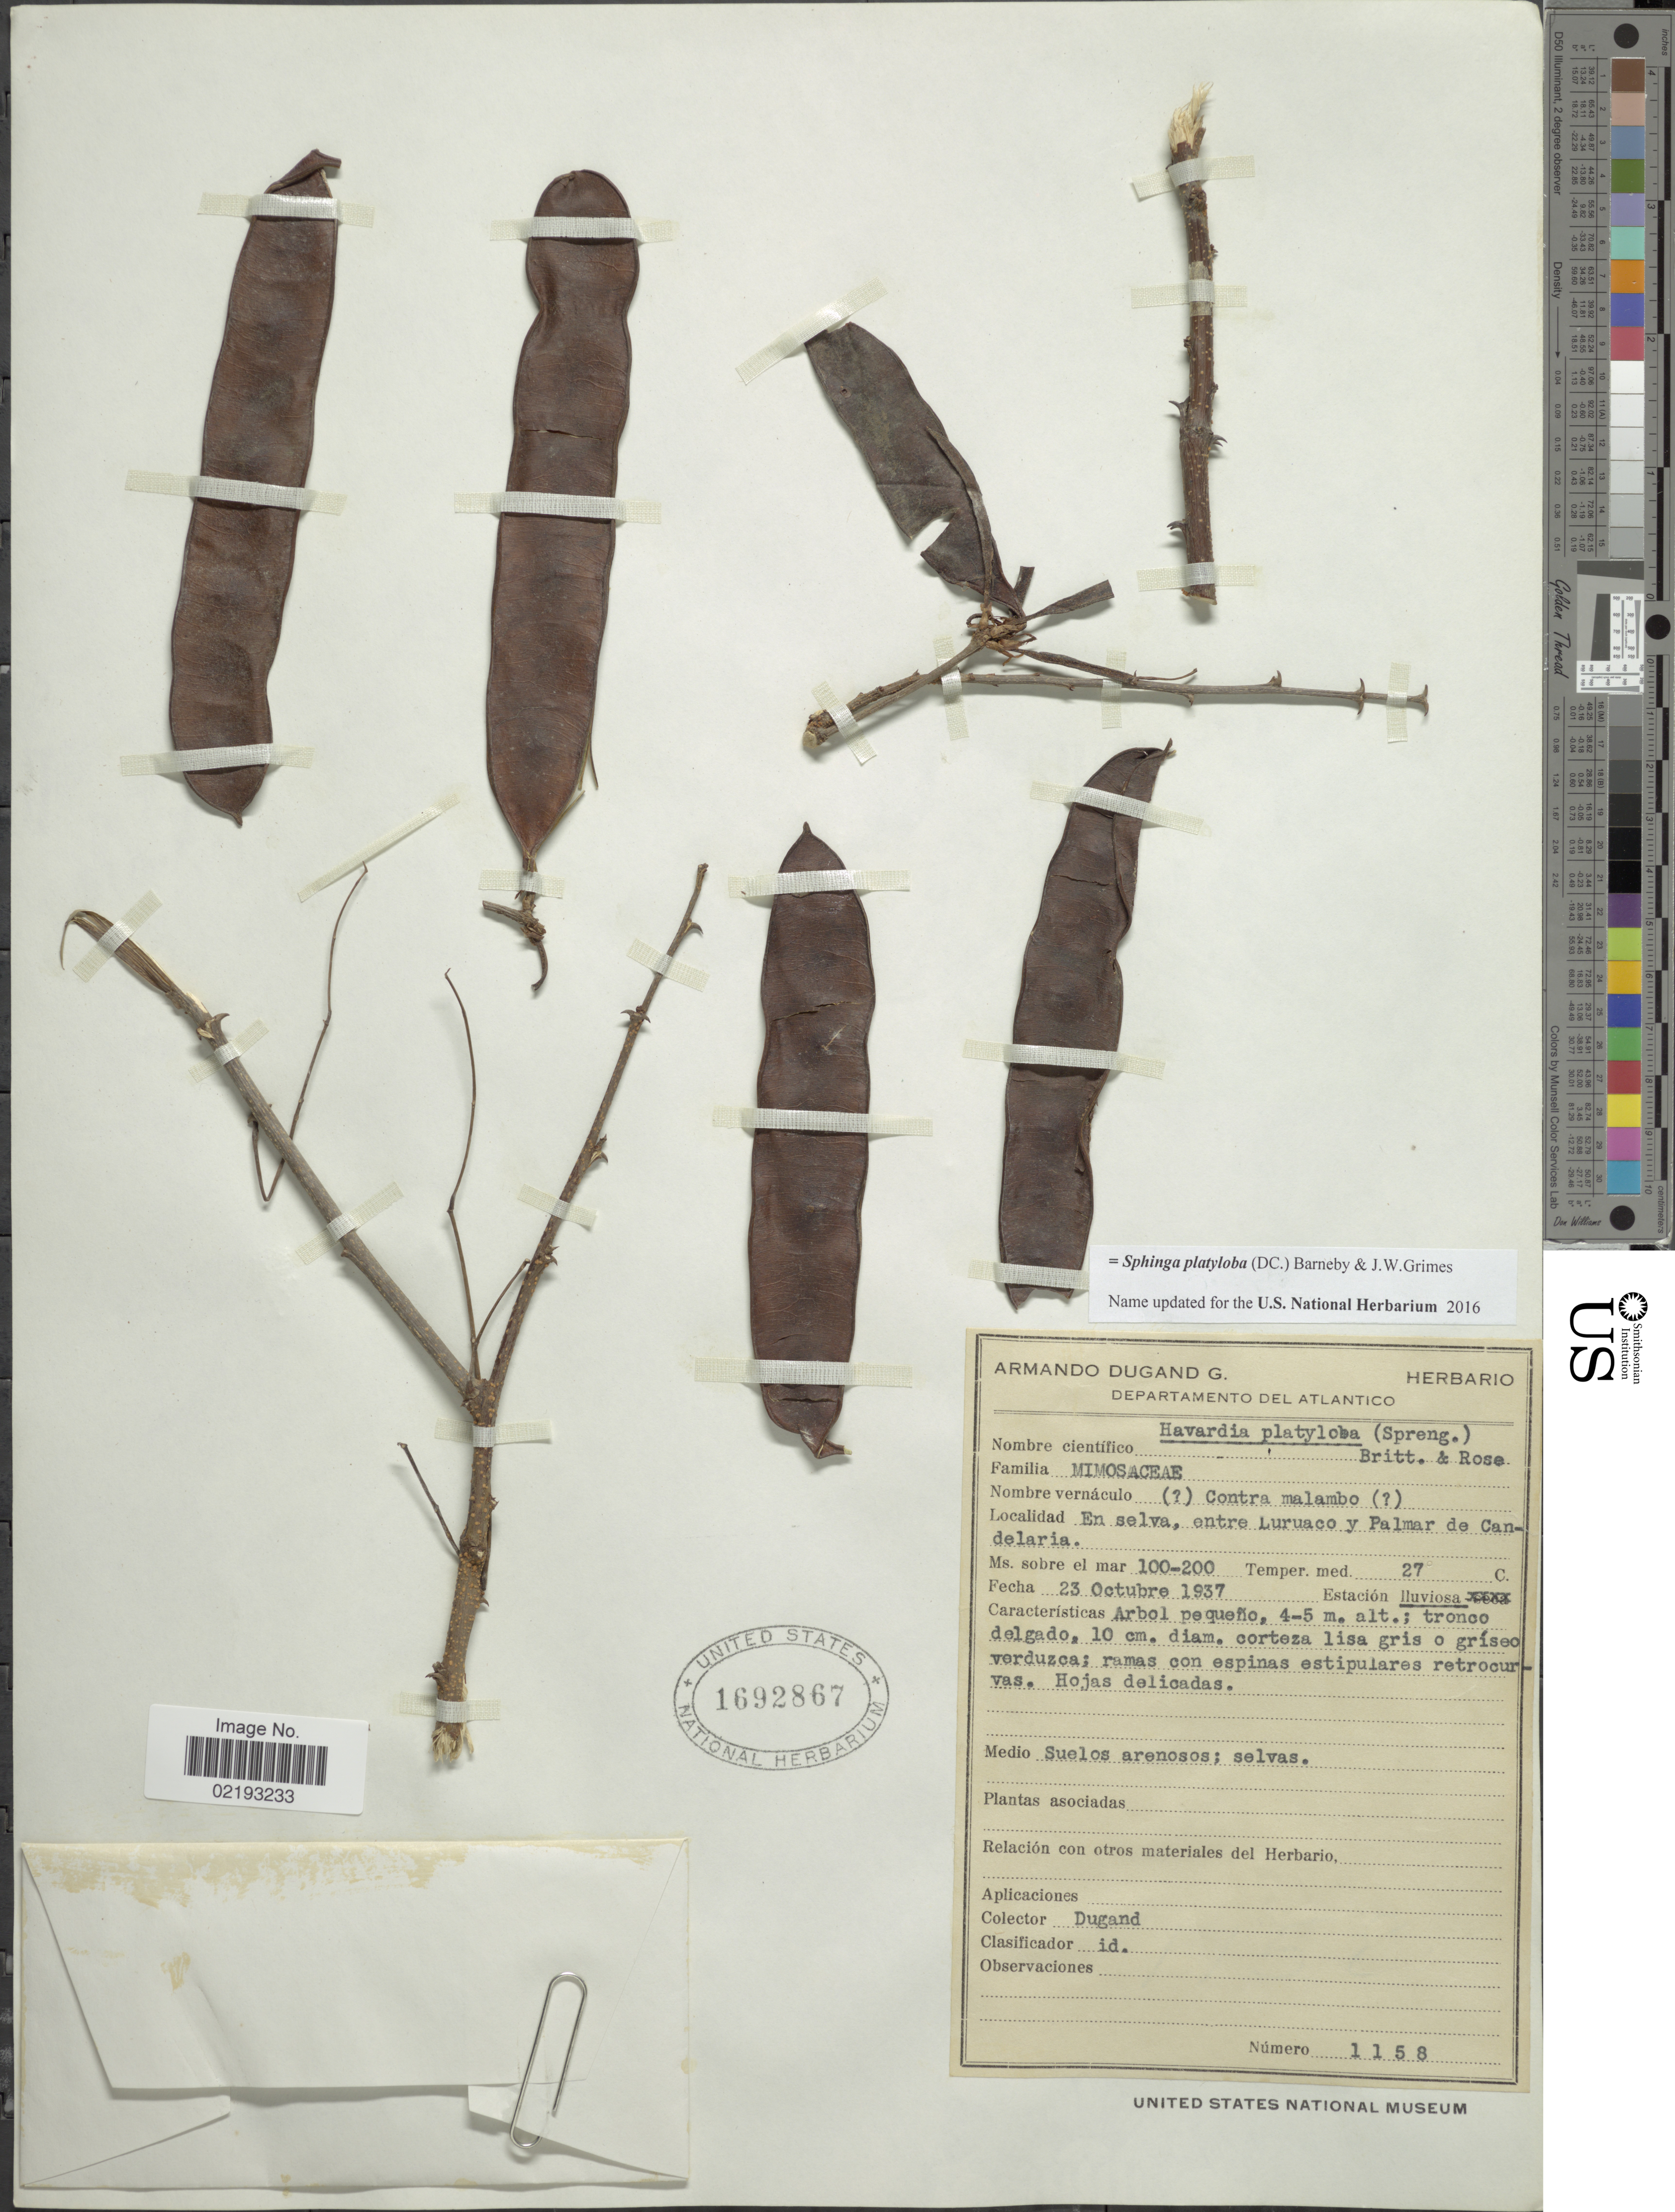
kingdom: Plantae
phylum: Tracheophyta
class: Magnoliopsida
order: Fabales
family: Fabaceae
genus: Sphinga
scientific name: Sphinga platyloba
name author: (DC.) Barneby & J.W. Grimes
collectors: A. Dugand G.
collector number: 1158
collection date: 1937-10-23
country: Colombia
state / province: Atlántico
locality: Departamento de Atlantico, En selva, entre Luruaco y Palmar de Candelaria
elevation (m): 4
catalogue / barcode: US 1692867